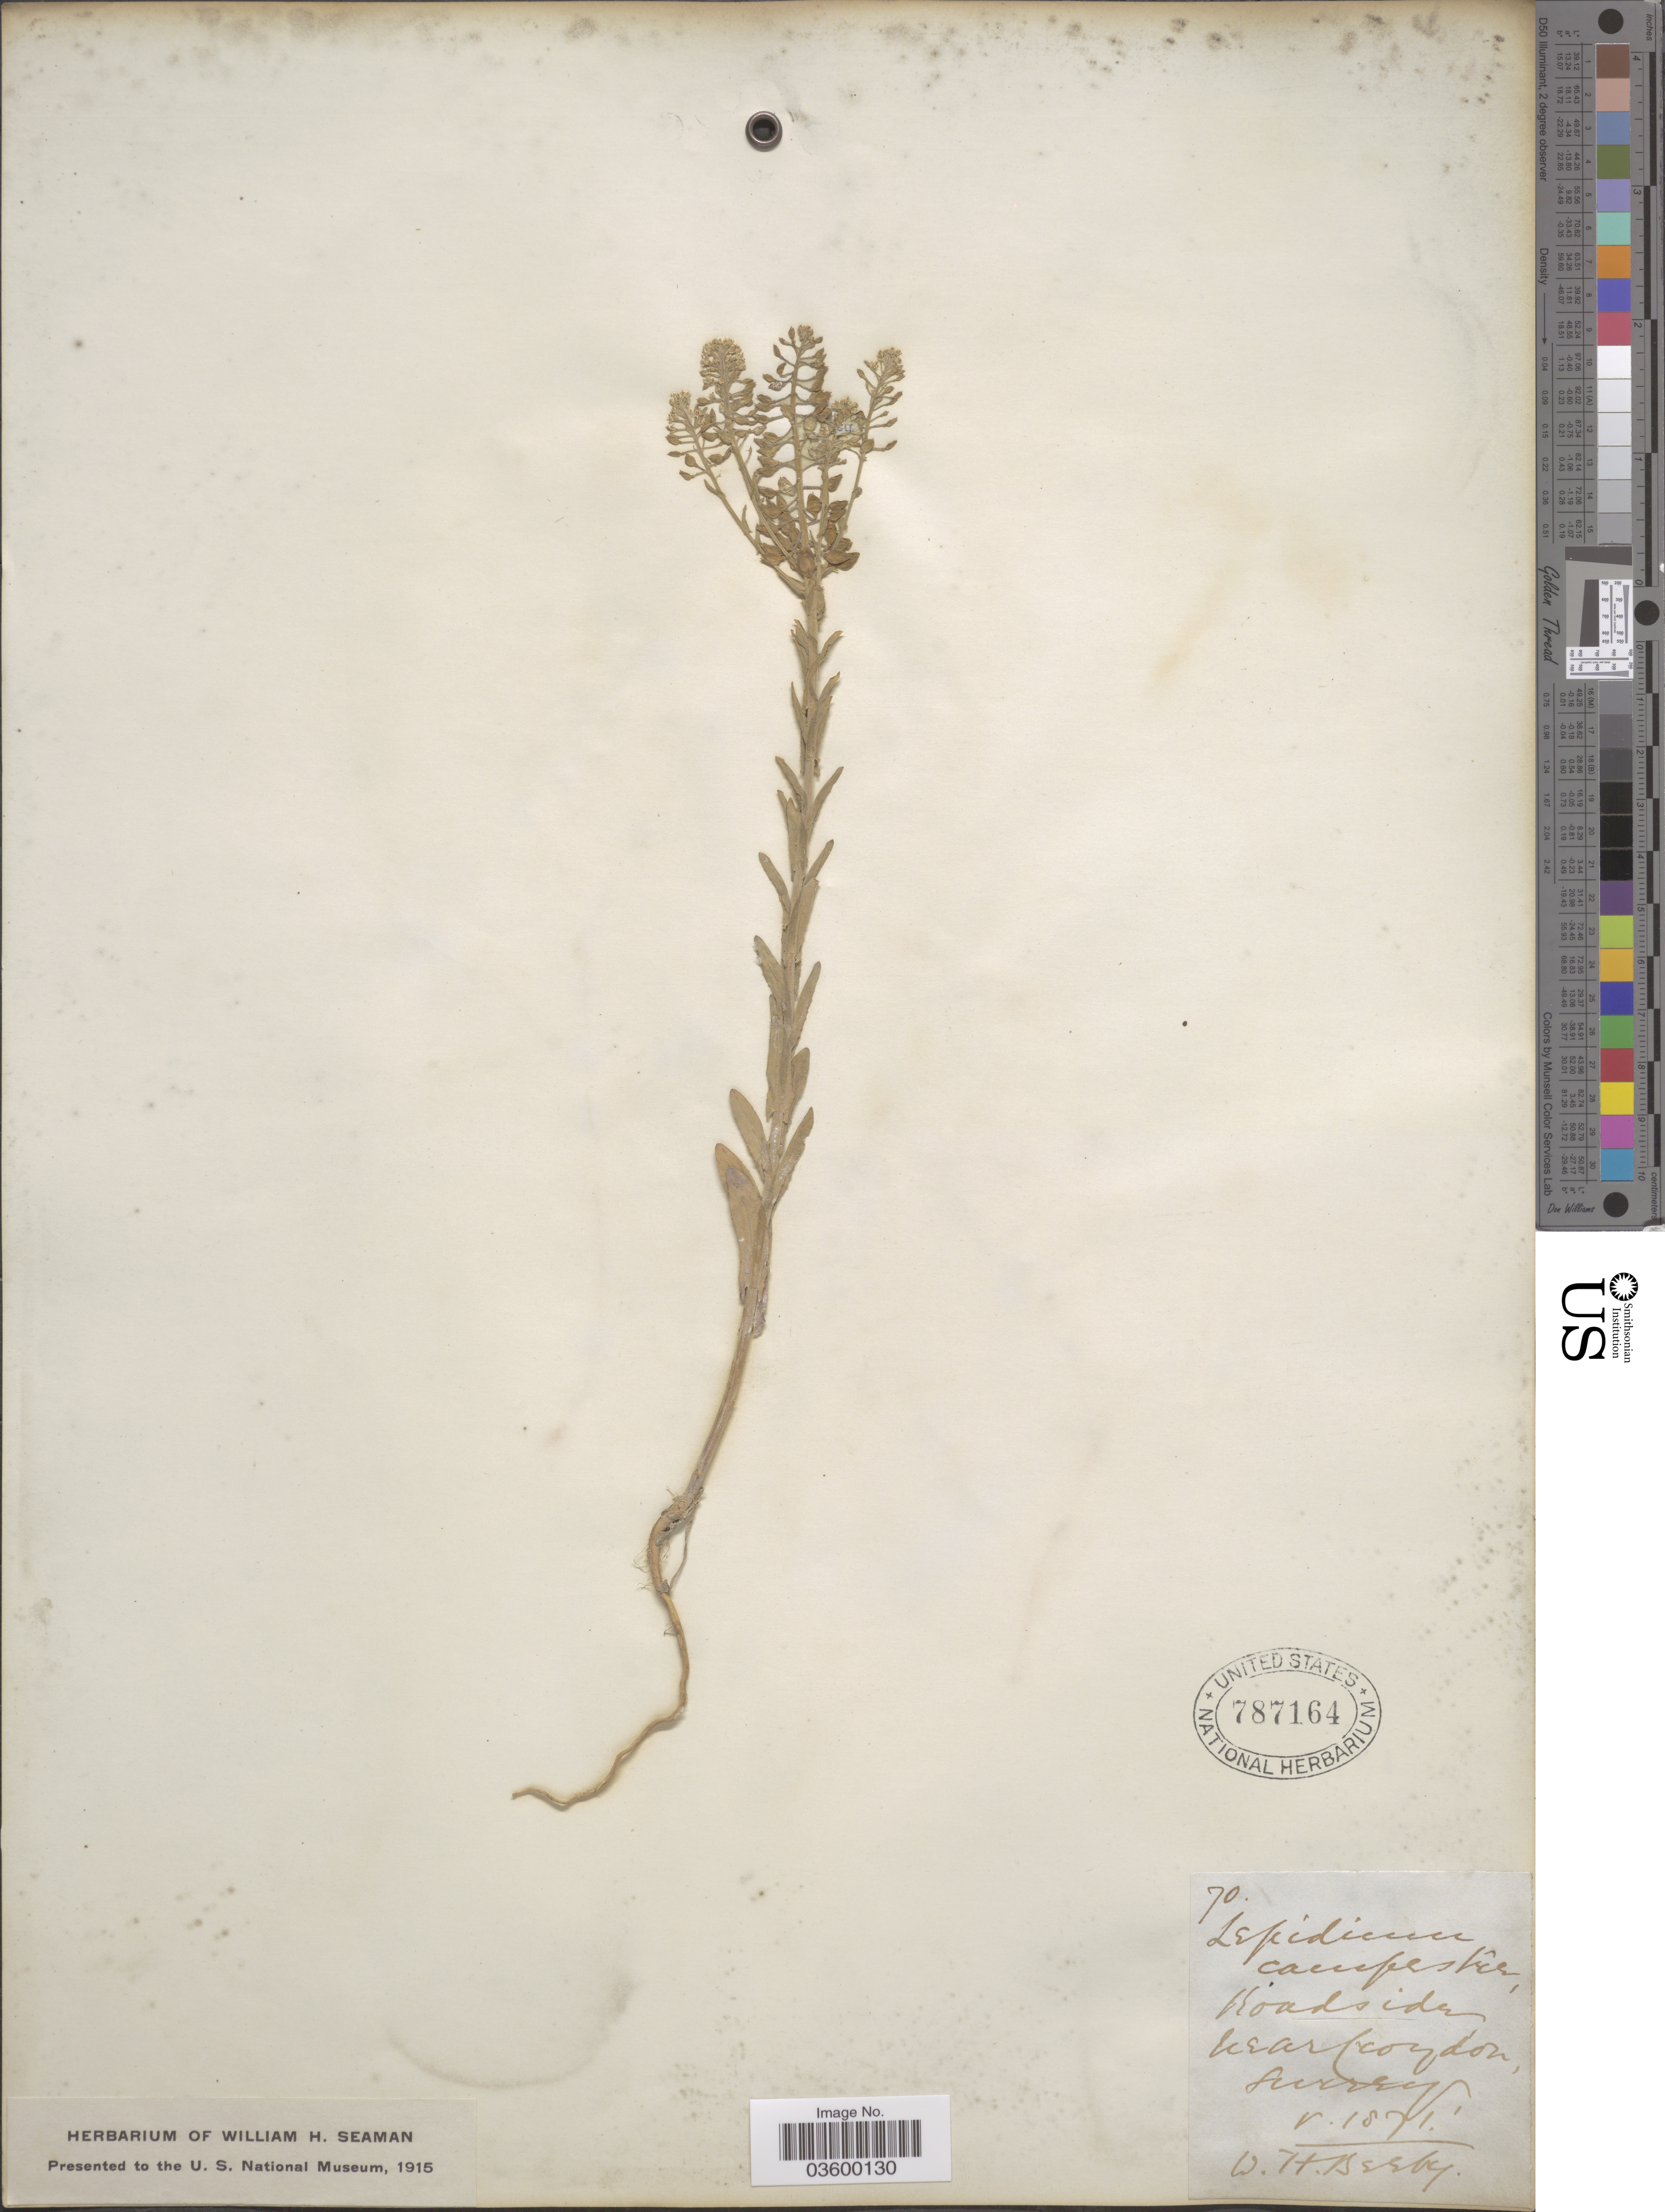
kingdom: Plantae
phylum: Tracheophyta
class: Magnoliopsida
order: Brassicales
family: Brassicaceae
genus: Lepidium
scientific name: Lepidium campestre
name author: (L.) W.T. Aiton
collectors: W. Beeby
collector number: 70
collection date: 1871-05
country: United Kingdom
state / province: England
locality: Roadside near Croydon, Surrey.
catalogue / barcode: US 787164